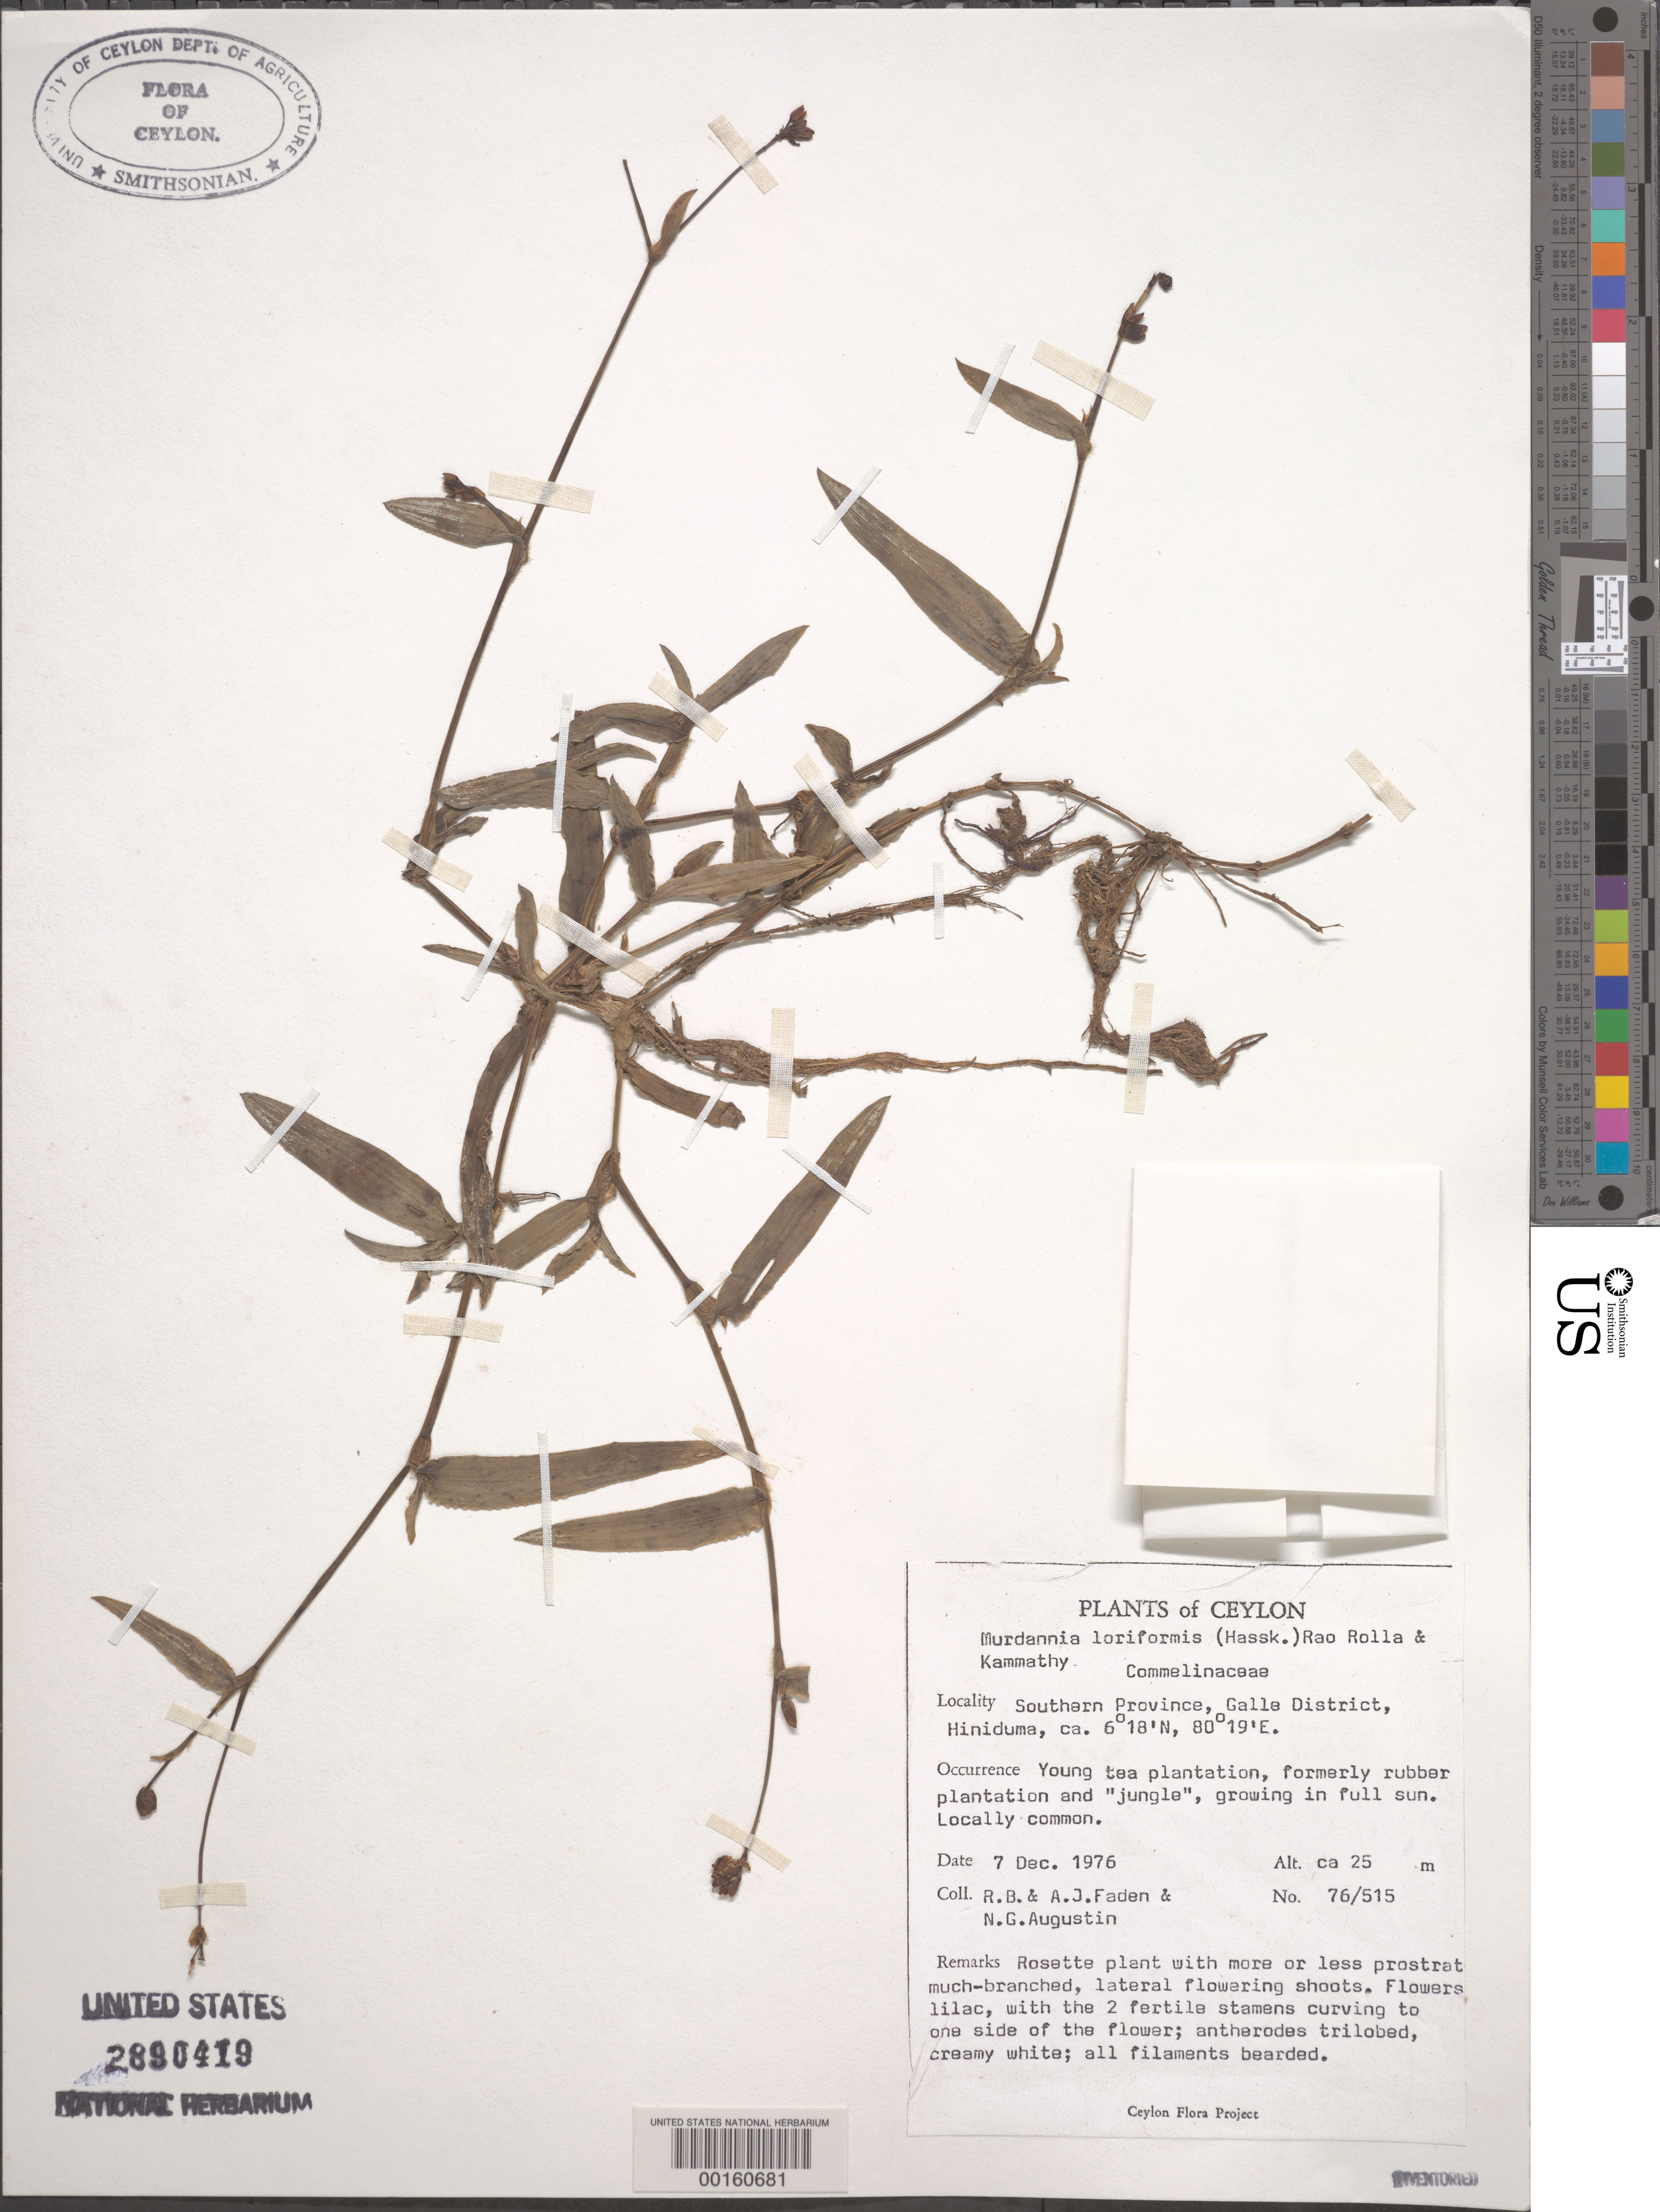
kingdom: Plantae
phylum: Tracheophyta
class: Liliopsida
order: Commelinales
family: Commelinaceae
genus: Murdannia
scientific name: Murdannia loriformis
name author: (Hassk.) R.S. Rao & Kammathy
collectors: R. B. Faden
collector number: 76/515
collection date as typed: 07 Dec 1976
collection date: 1976-12-07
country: Sri Lanka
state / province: Southern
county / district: Galle Dist.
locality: Hiniduma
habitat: Tea plantation, full sun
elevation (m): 25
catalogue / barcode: US 2890419